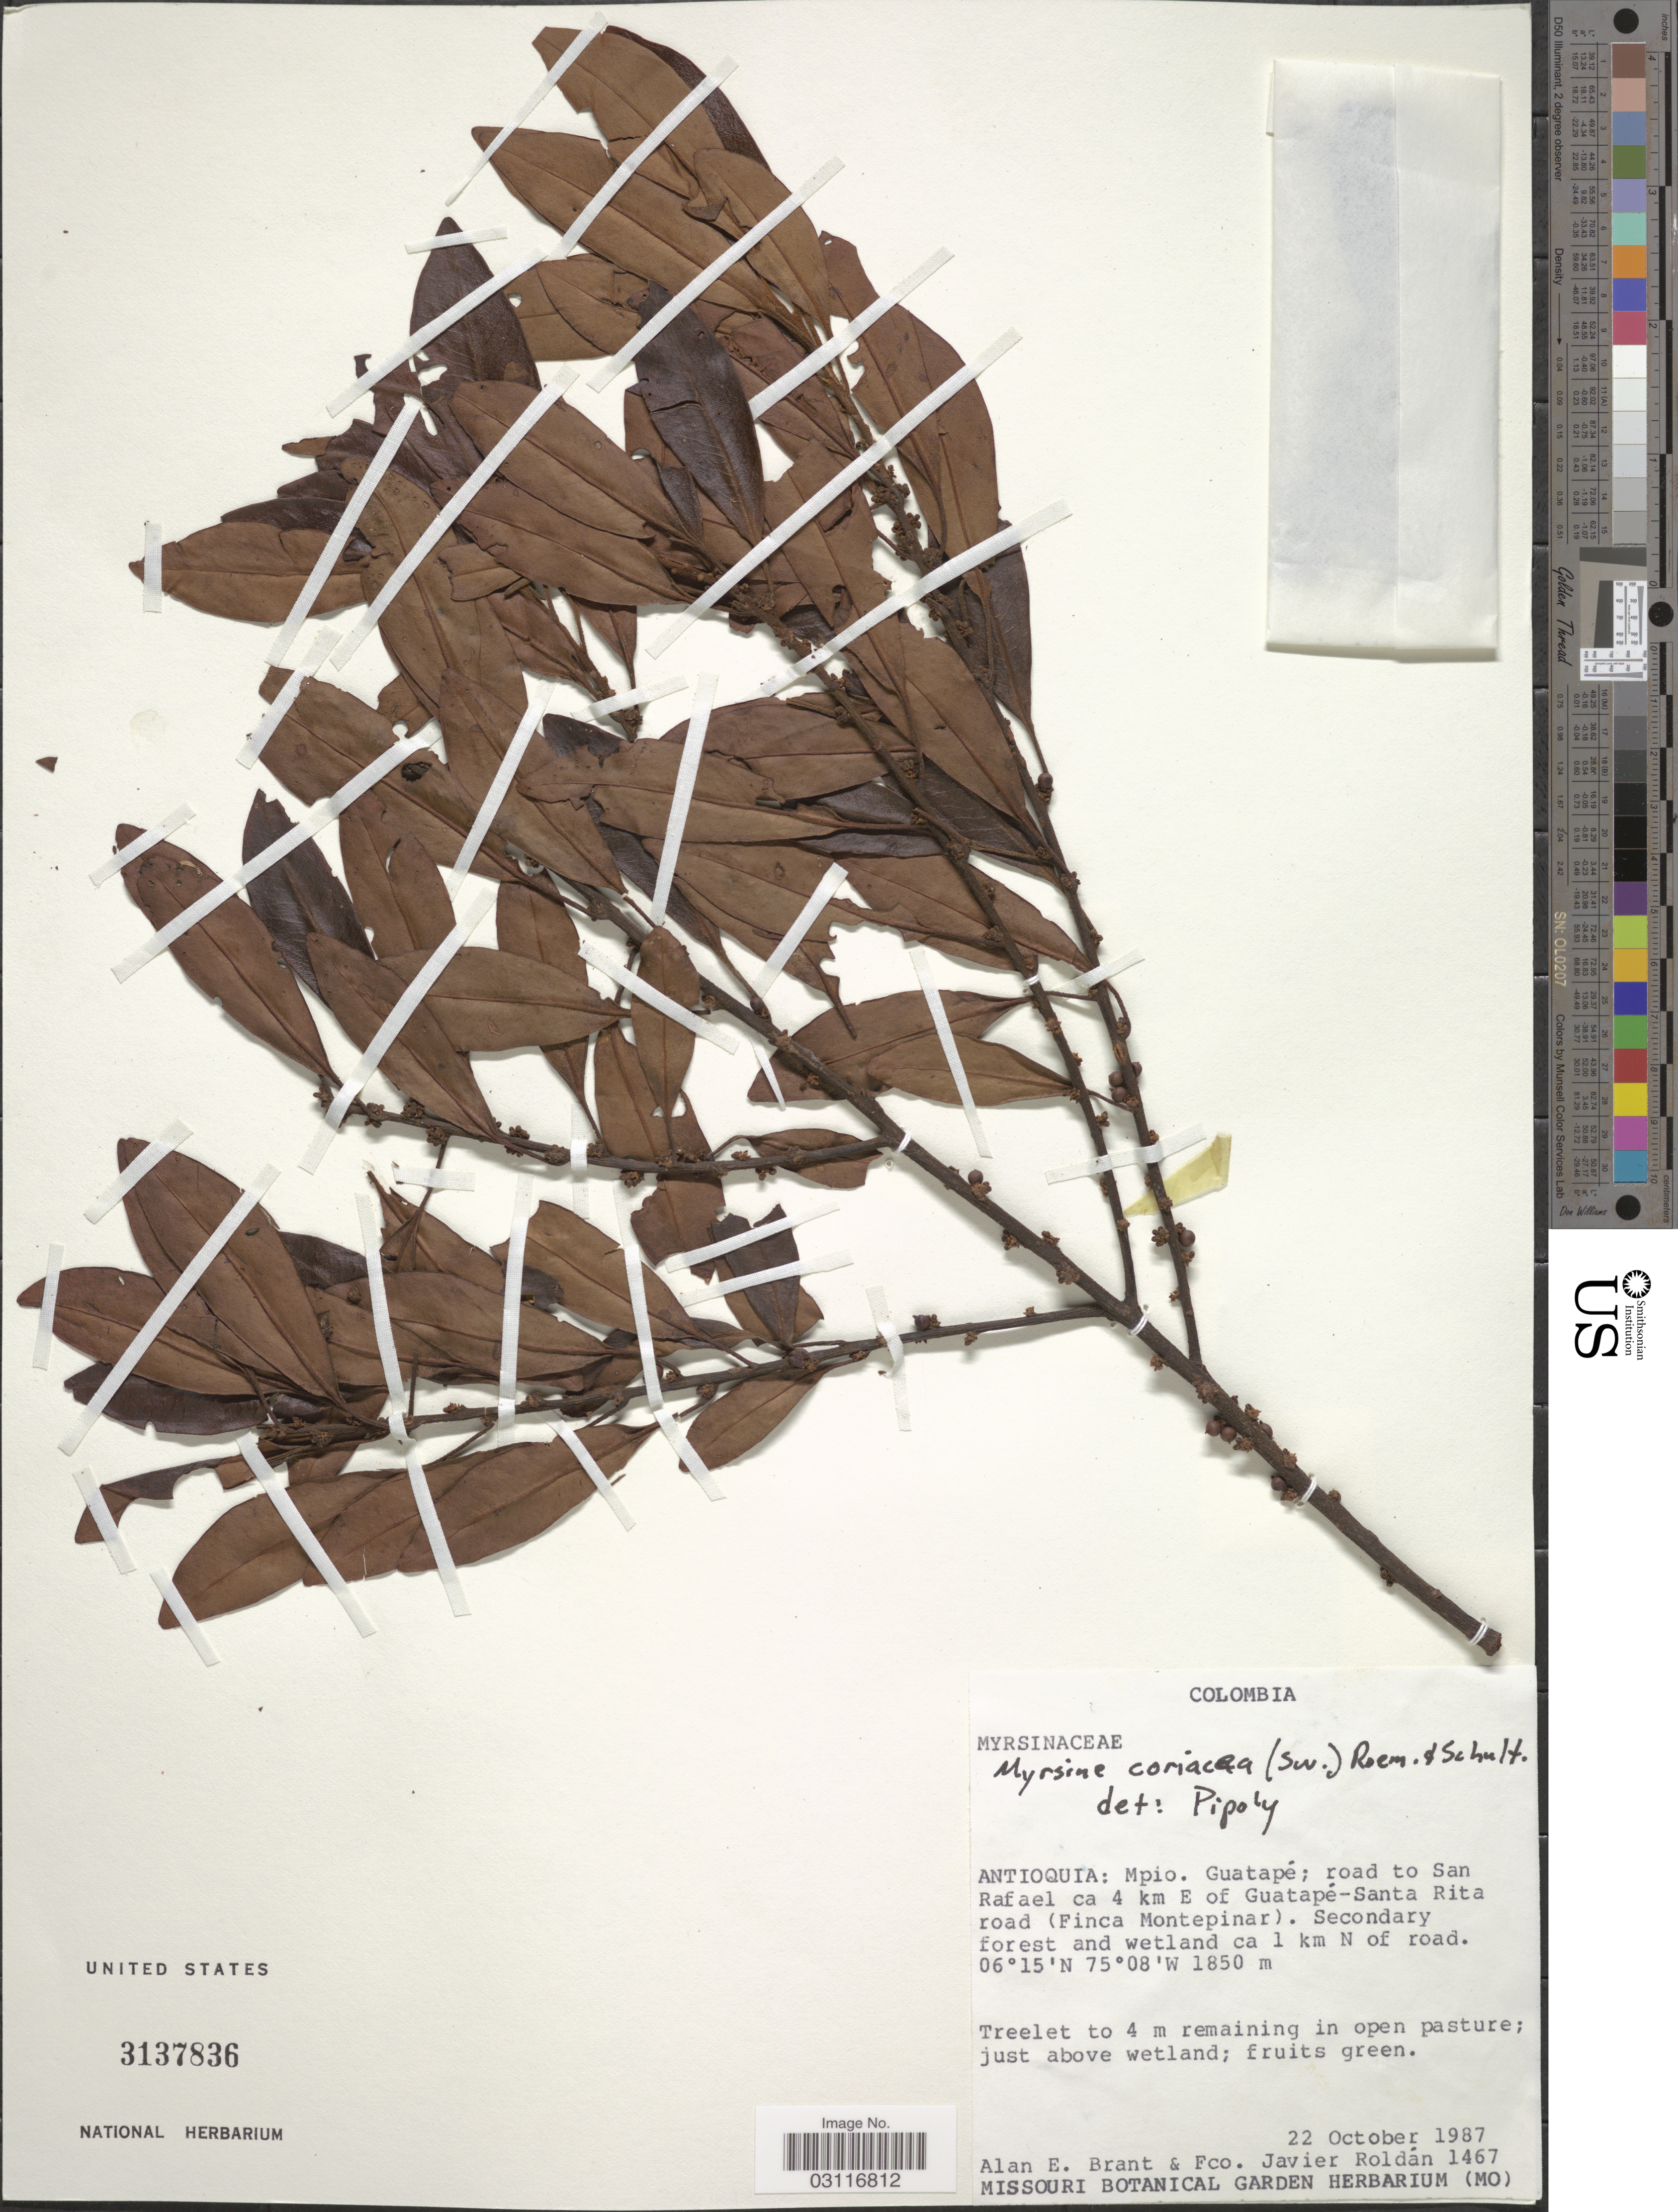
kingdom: Plantae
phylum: Tracheophyta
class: Magnoliopsida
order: Ericales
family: Primulaceae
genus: Myrsine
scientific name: Myrsine coriacea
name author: (Sw.) R. Br. ex Roem. & Schult.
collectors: A. Brant & F. J. Roldán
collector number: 1467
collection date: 1987-10-22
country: Colombia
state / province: Antioquia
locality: Mpio. Guatapé; road to San Rafael ca 4 km E of Guatapé-Santa Rita road (Finca Montepinar). Secondary forest and wetland ca 1 km N of road.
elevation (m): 1850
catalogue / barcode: US 3137836